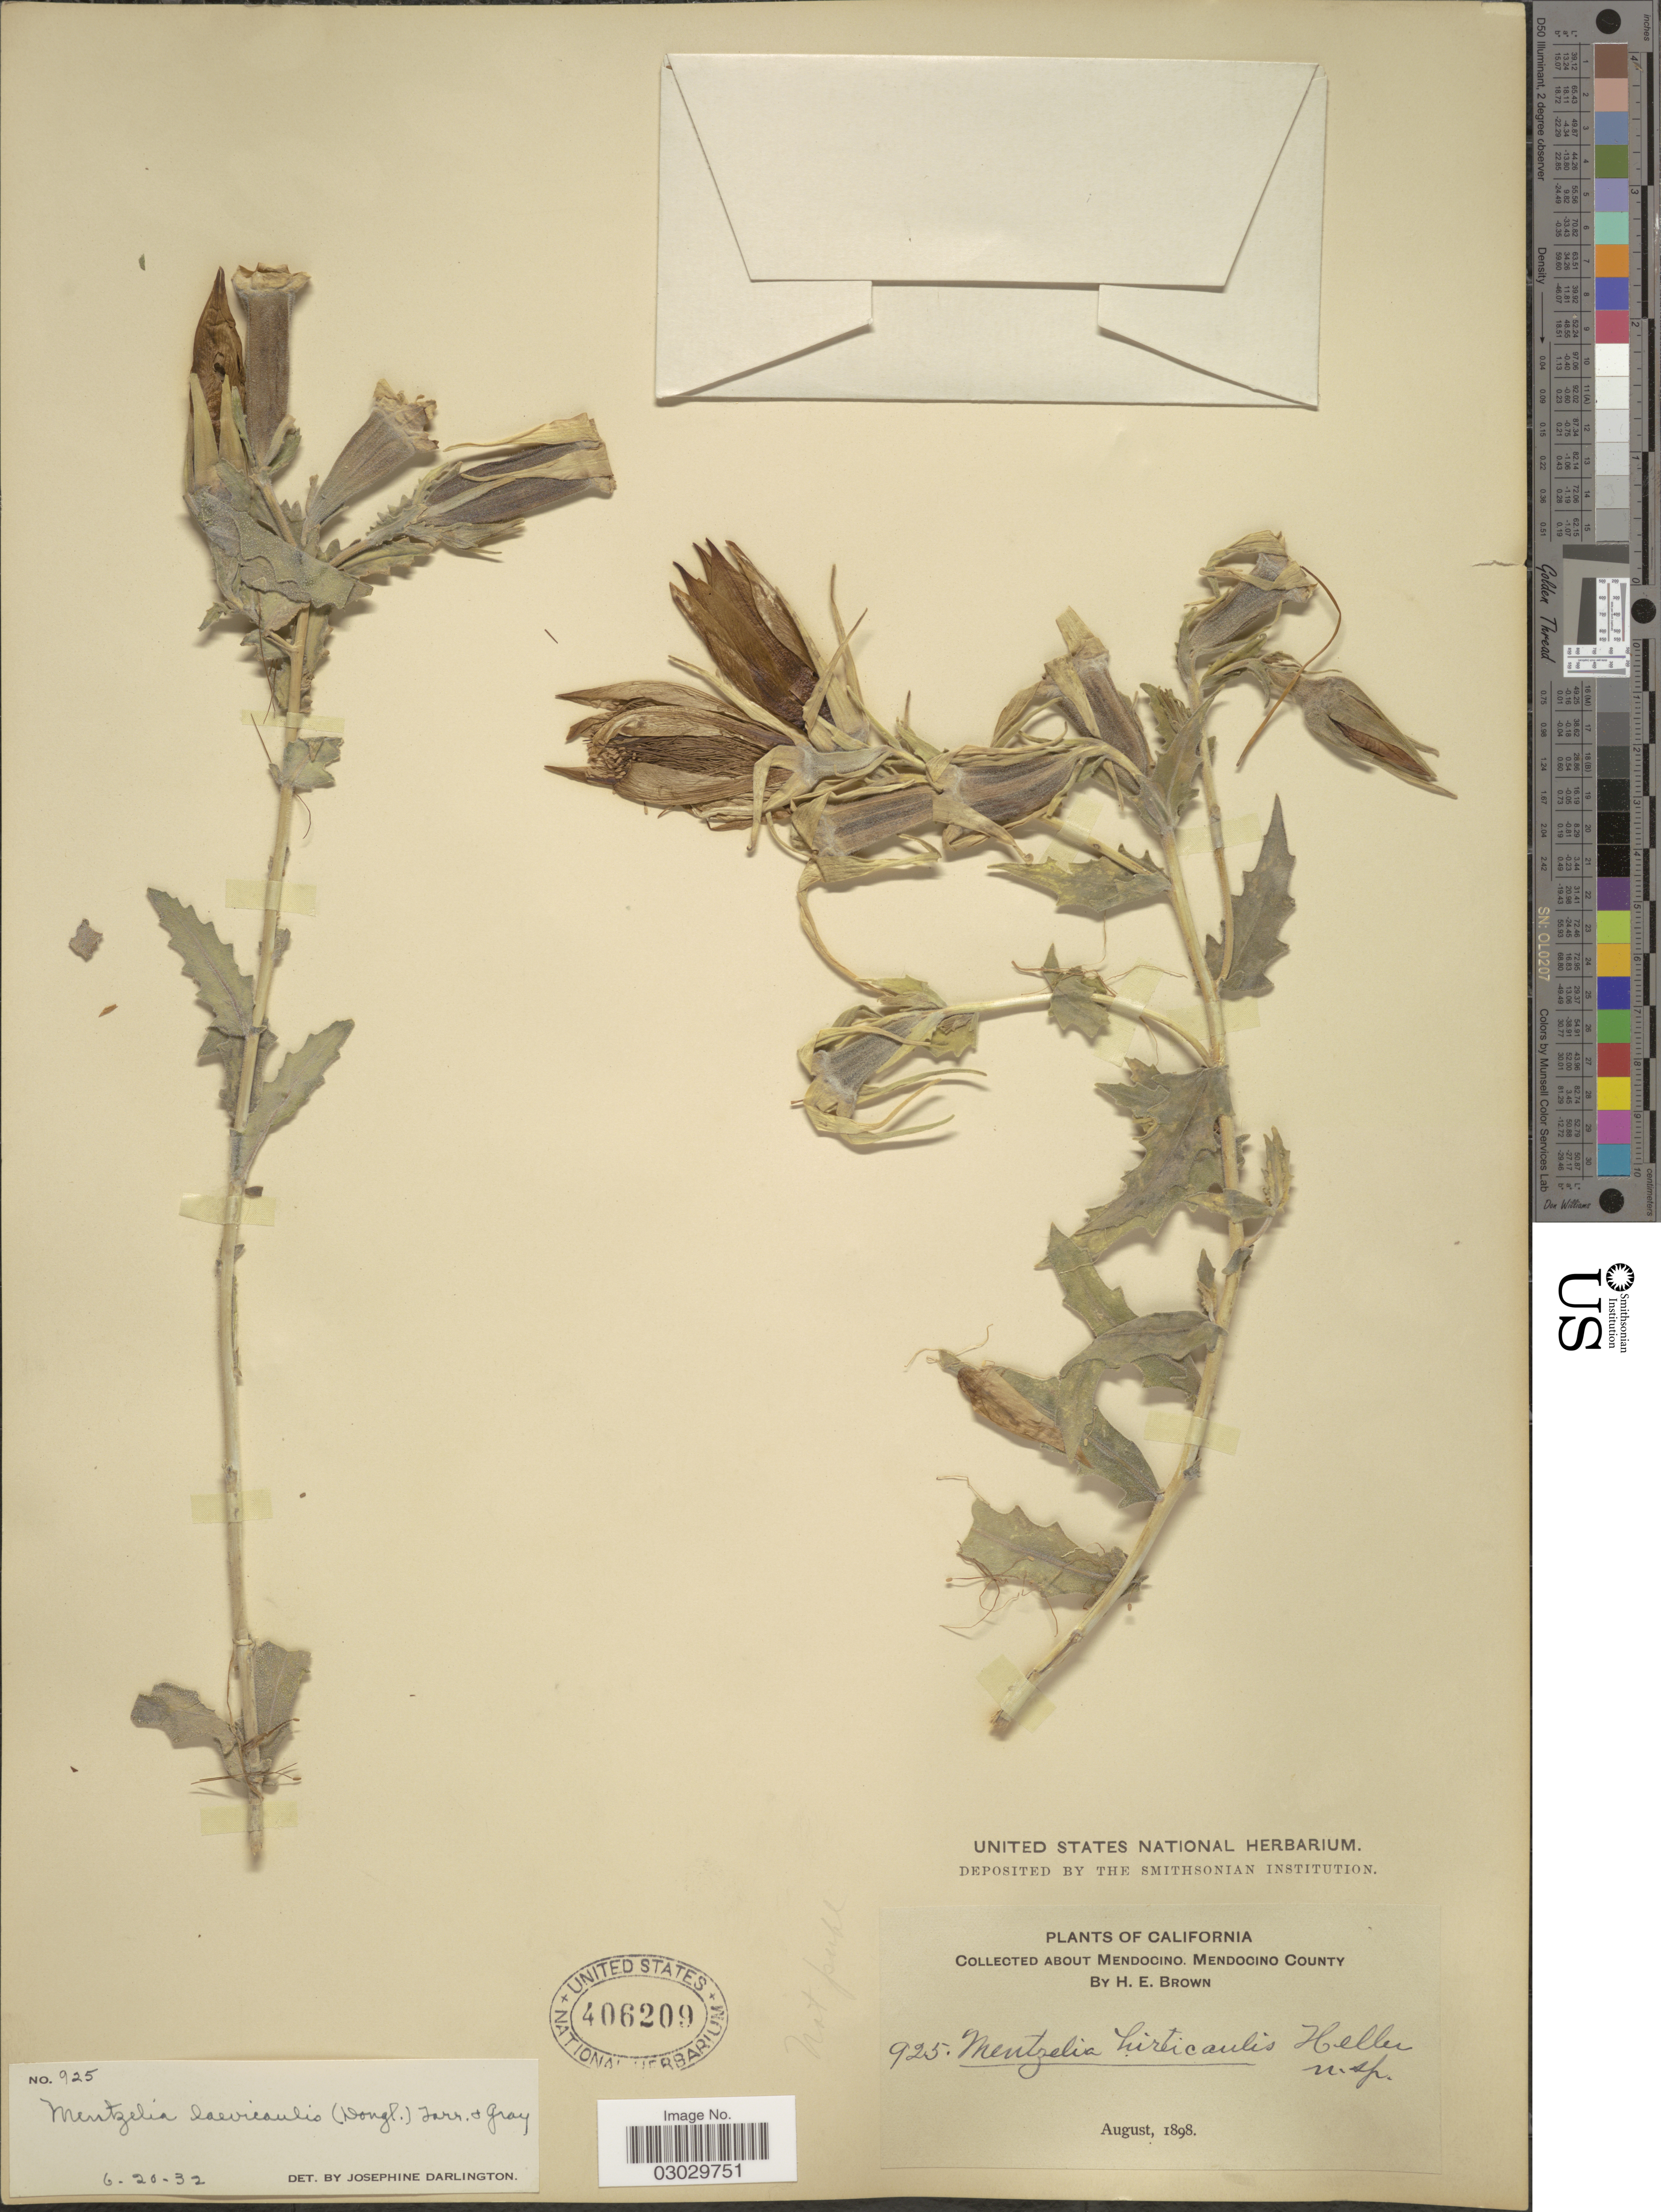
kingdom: Plantae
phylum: Tracheophyta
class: Magnoliopsida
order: Cornales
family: Loasaceae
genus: Mentzelia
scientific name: Mentzelia laevicaulis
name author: (Douglas ex Hook.) Torr. & A. Gray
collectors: H. E. Brown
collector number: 925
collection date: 1898-08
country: United States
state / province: California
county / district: Mendocino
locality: Collected about Mendocino, Mendocino County.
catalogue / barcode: US 406209